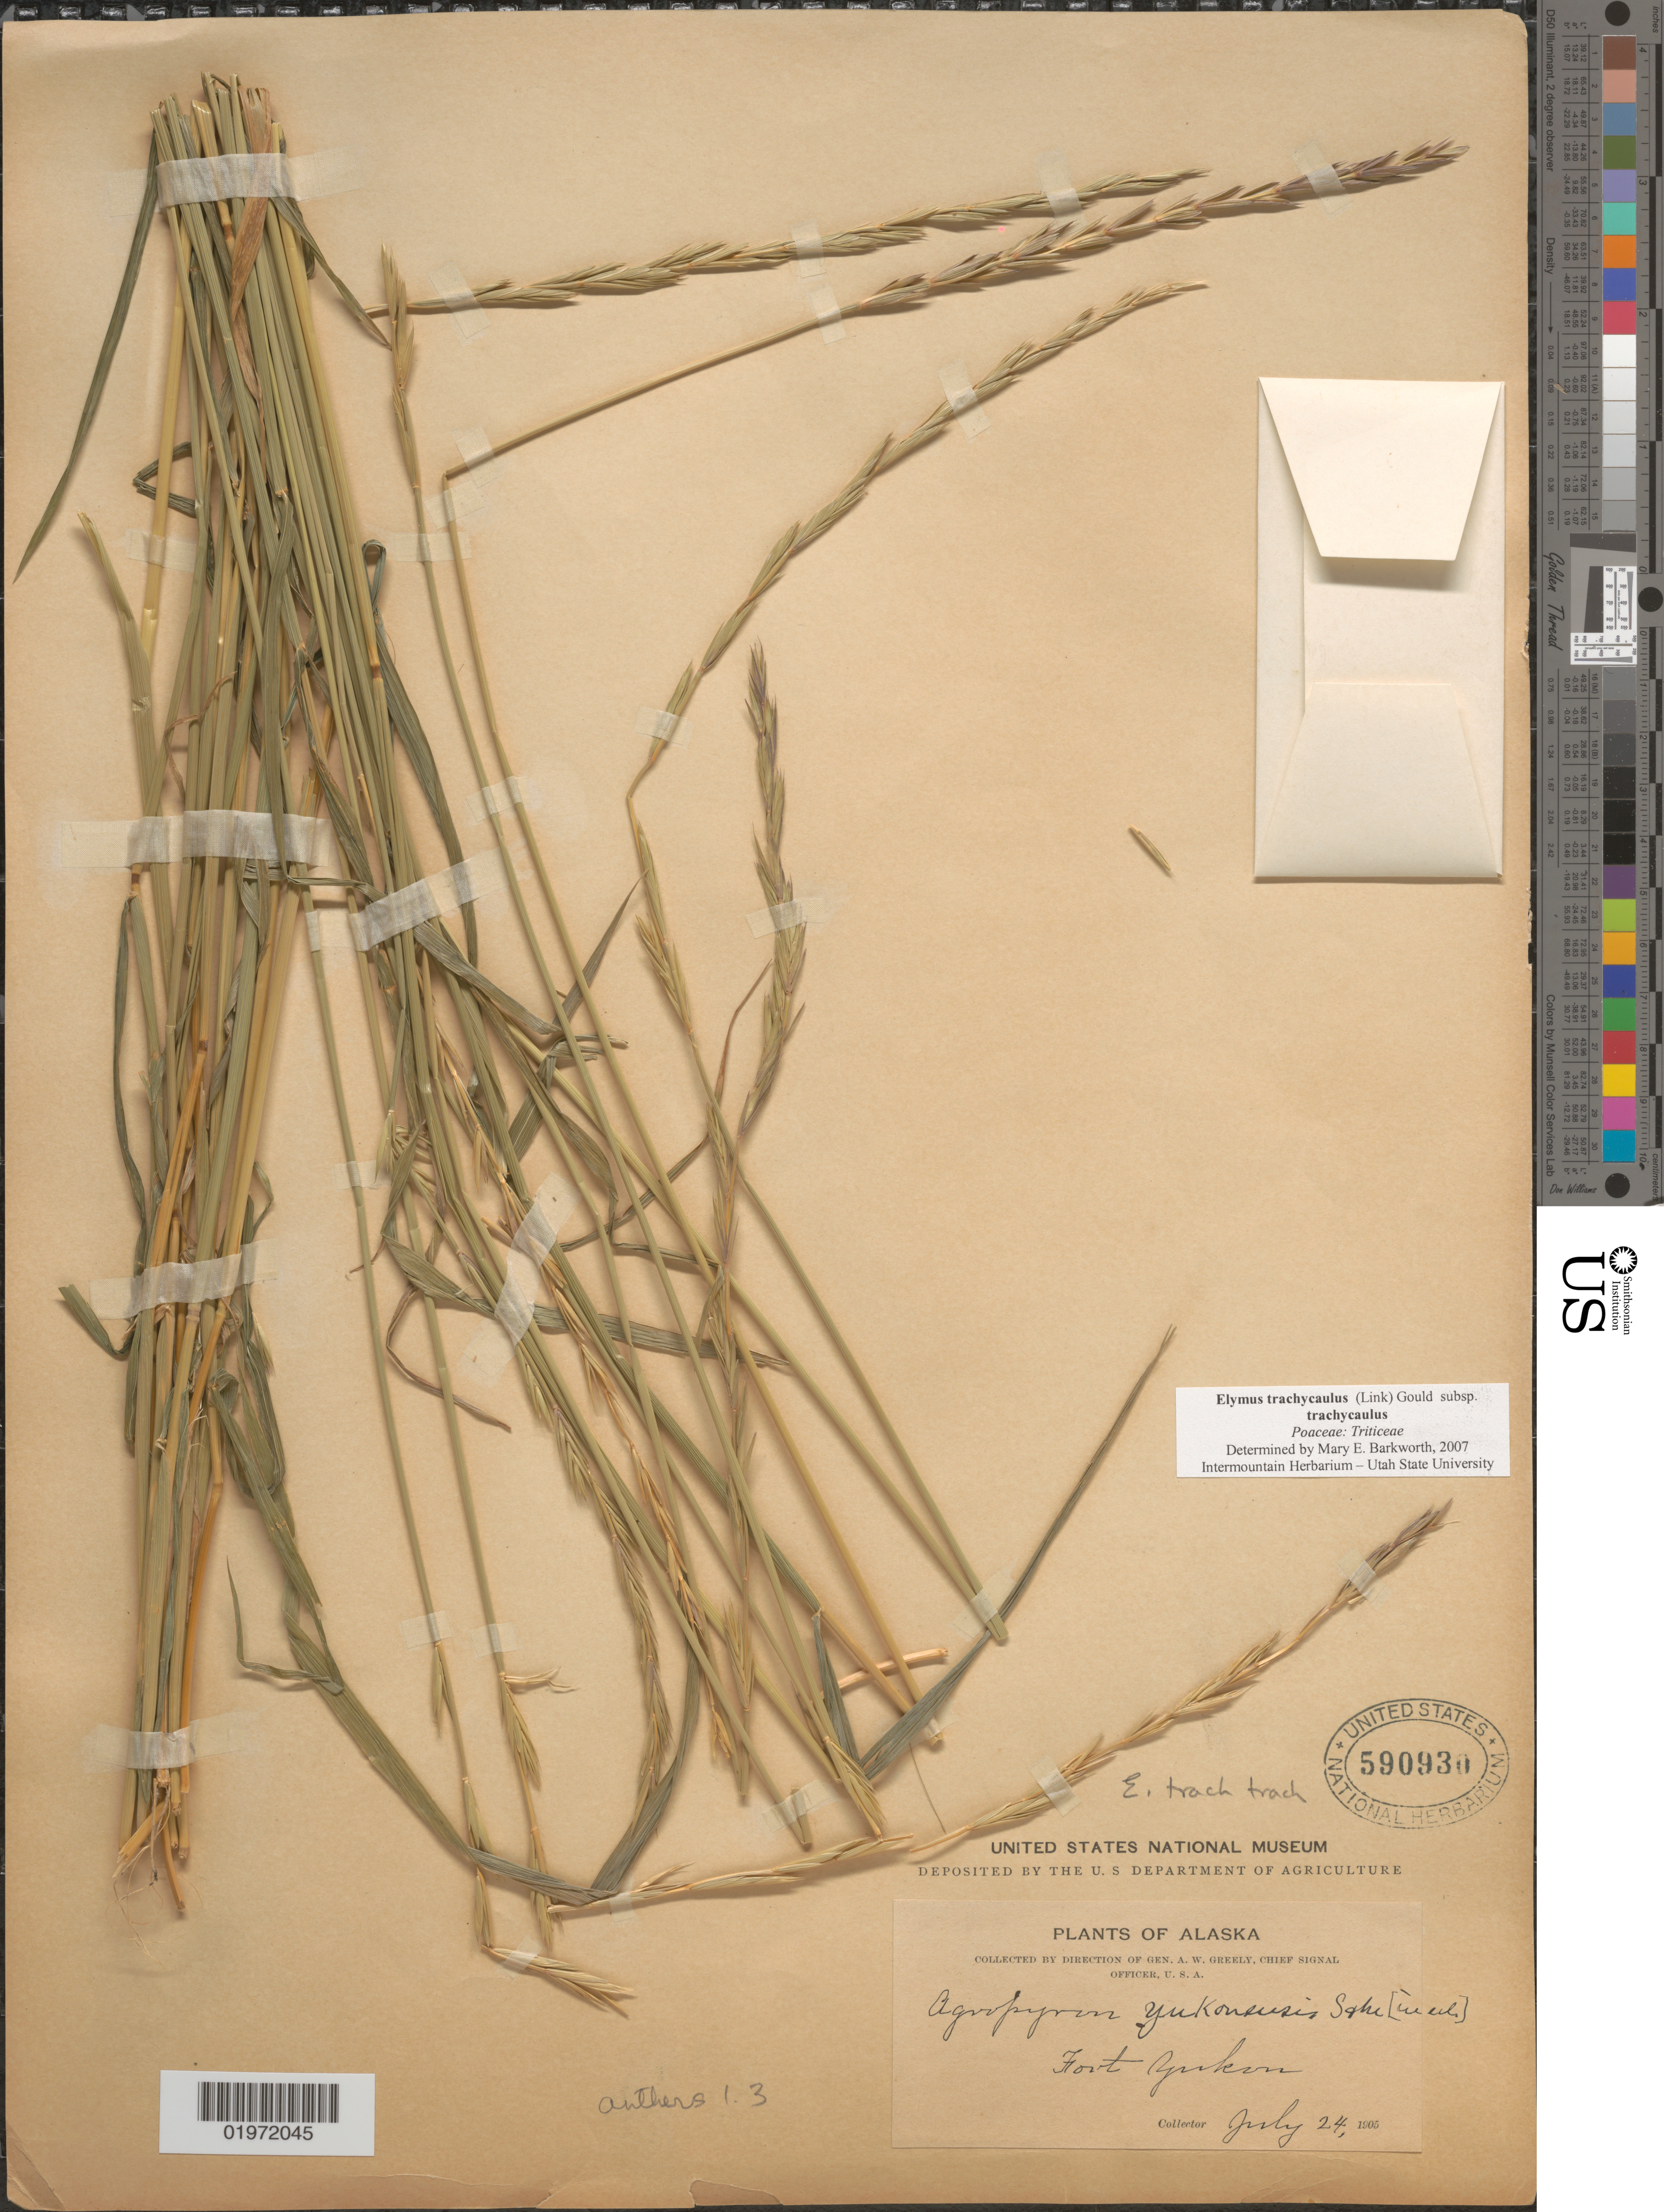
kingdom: Plantae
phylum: Tracheophyta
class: Liliopsida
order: Poales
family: Poaceae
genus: Elymus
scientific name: Elymus trachycaulus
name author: (Link) Gould ex Shinners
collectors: A. Greely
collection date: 1905-07-24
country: United States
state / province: Alaska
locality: Fort Yukon.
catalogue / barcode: US 590930